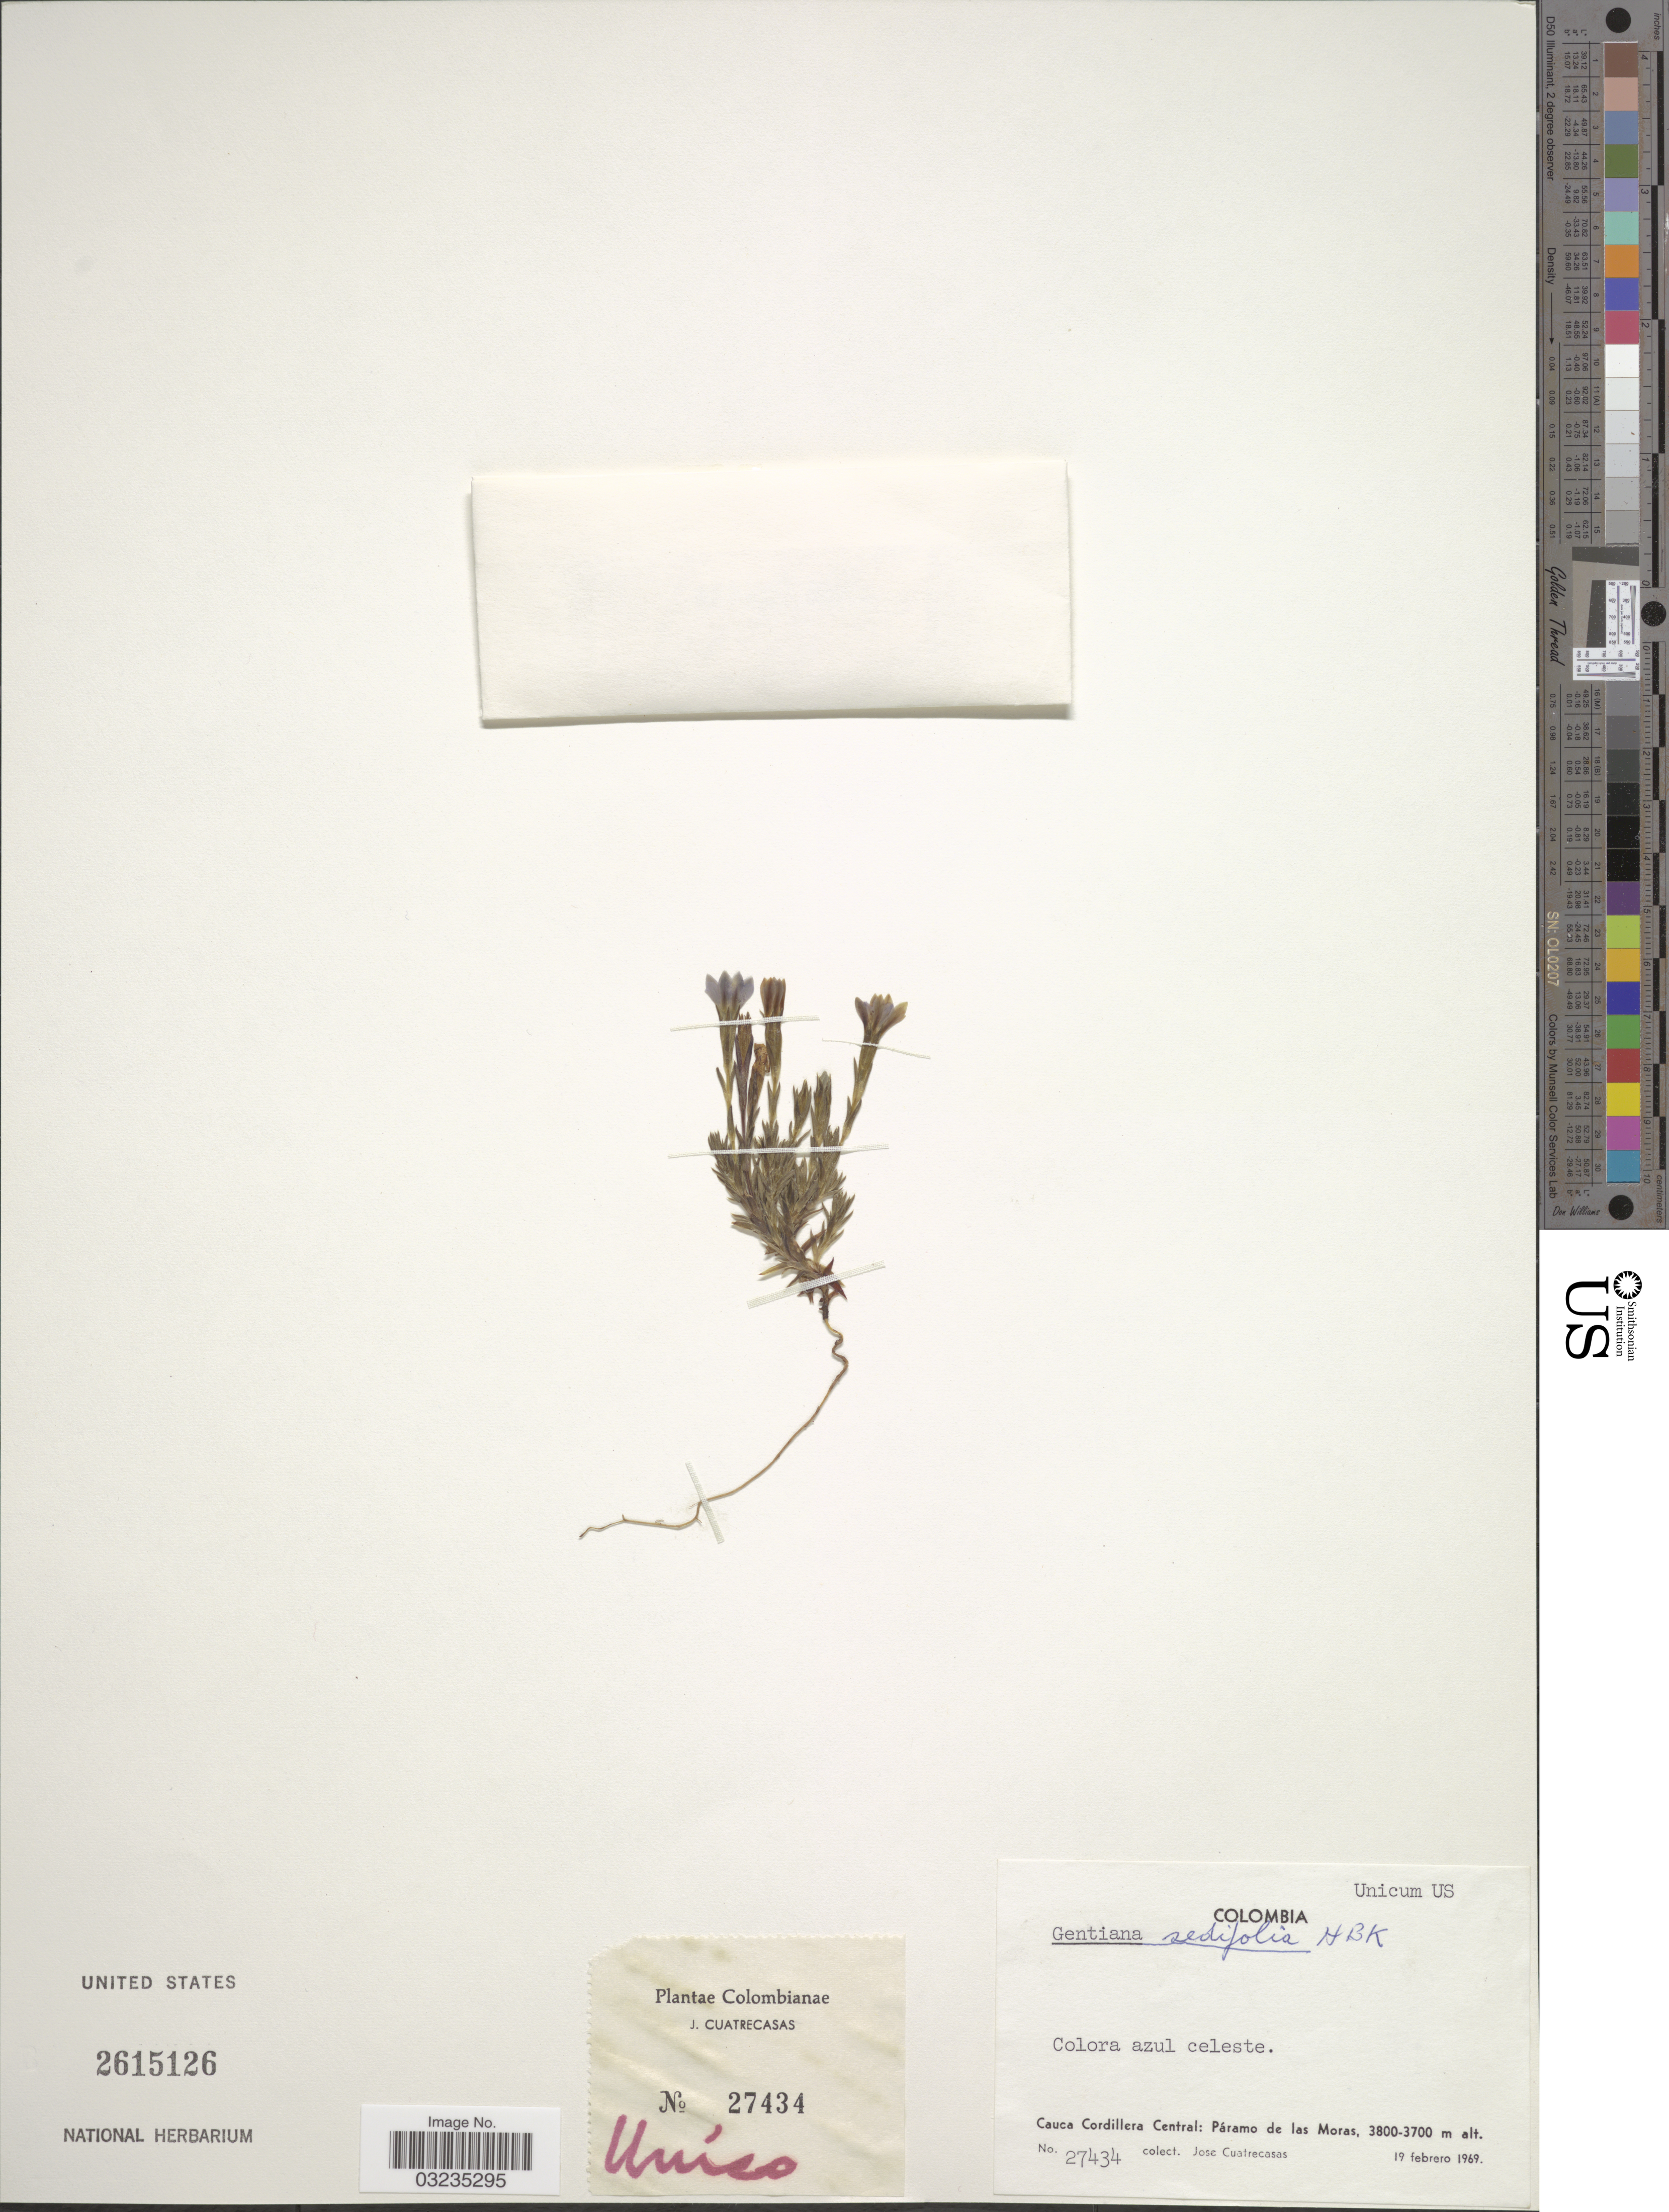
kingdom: Plantae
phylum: Tracheophyta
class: Magnoliopsida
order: Gentianales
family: Gentianaceae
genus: Gentiana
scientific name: Gentiana sedifolia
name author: Kunth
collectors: J. Cuatrecasas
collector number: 27434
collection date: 1969-02-19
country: Colombia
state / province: Cauca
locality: Cauca Cordillera Central: Páramo de las Moras.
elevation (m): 3700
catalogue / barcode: US 2615126